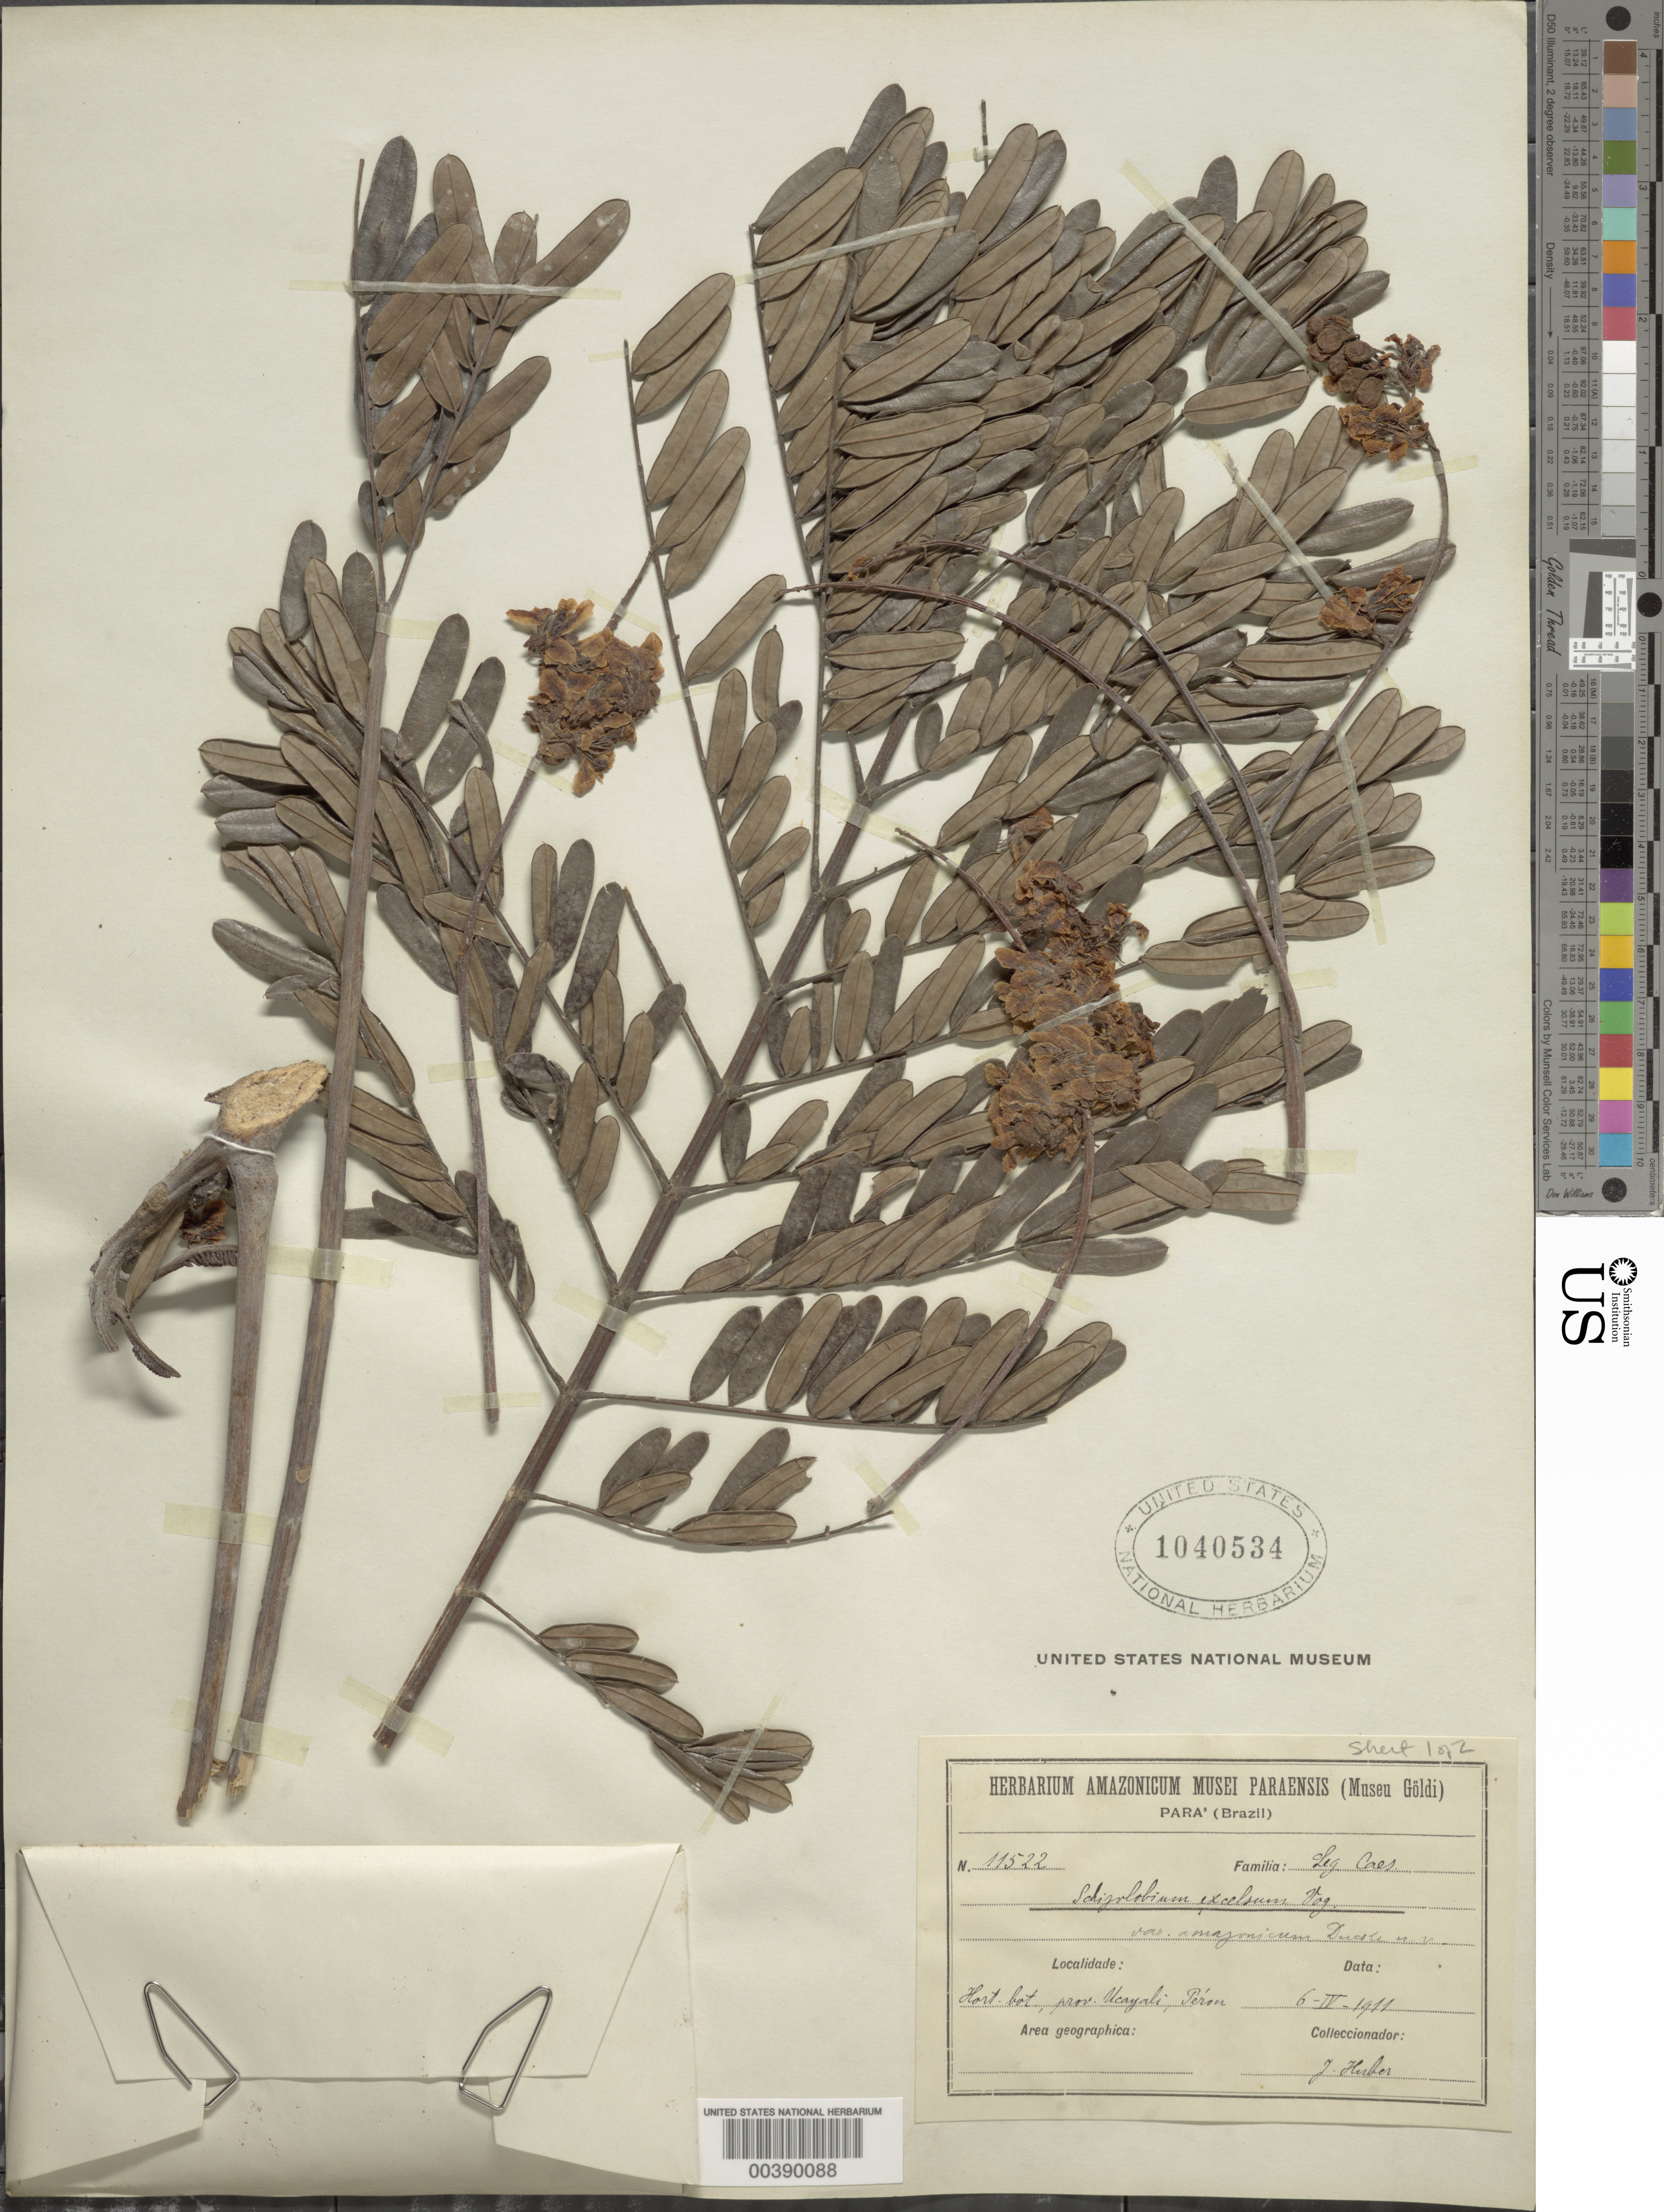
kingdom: Plantae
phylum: Tracheophyta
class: Magnoliopsida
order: Fabales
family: Fabaceae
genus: Schizolobium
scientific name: Schizolobium amazonicum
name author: Ducke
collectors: J. Huber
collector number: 11522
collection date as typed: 06 Apr 1911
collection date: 1911-04-06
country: Peru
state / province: Loreto / Ucayali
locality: hort. bot.; Ucayali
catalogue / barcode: US 1040534